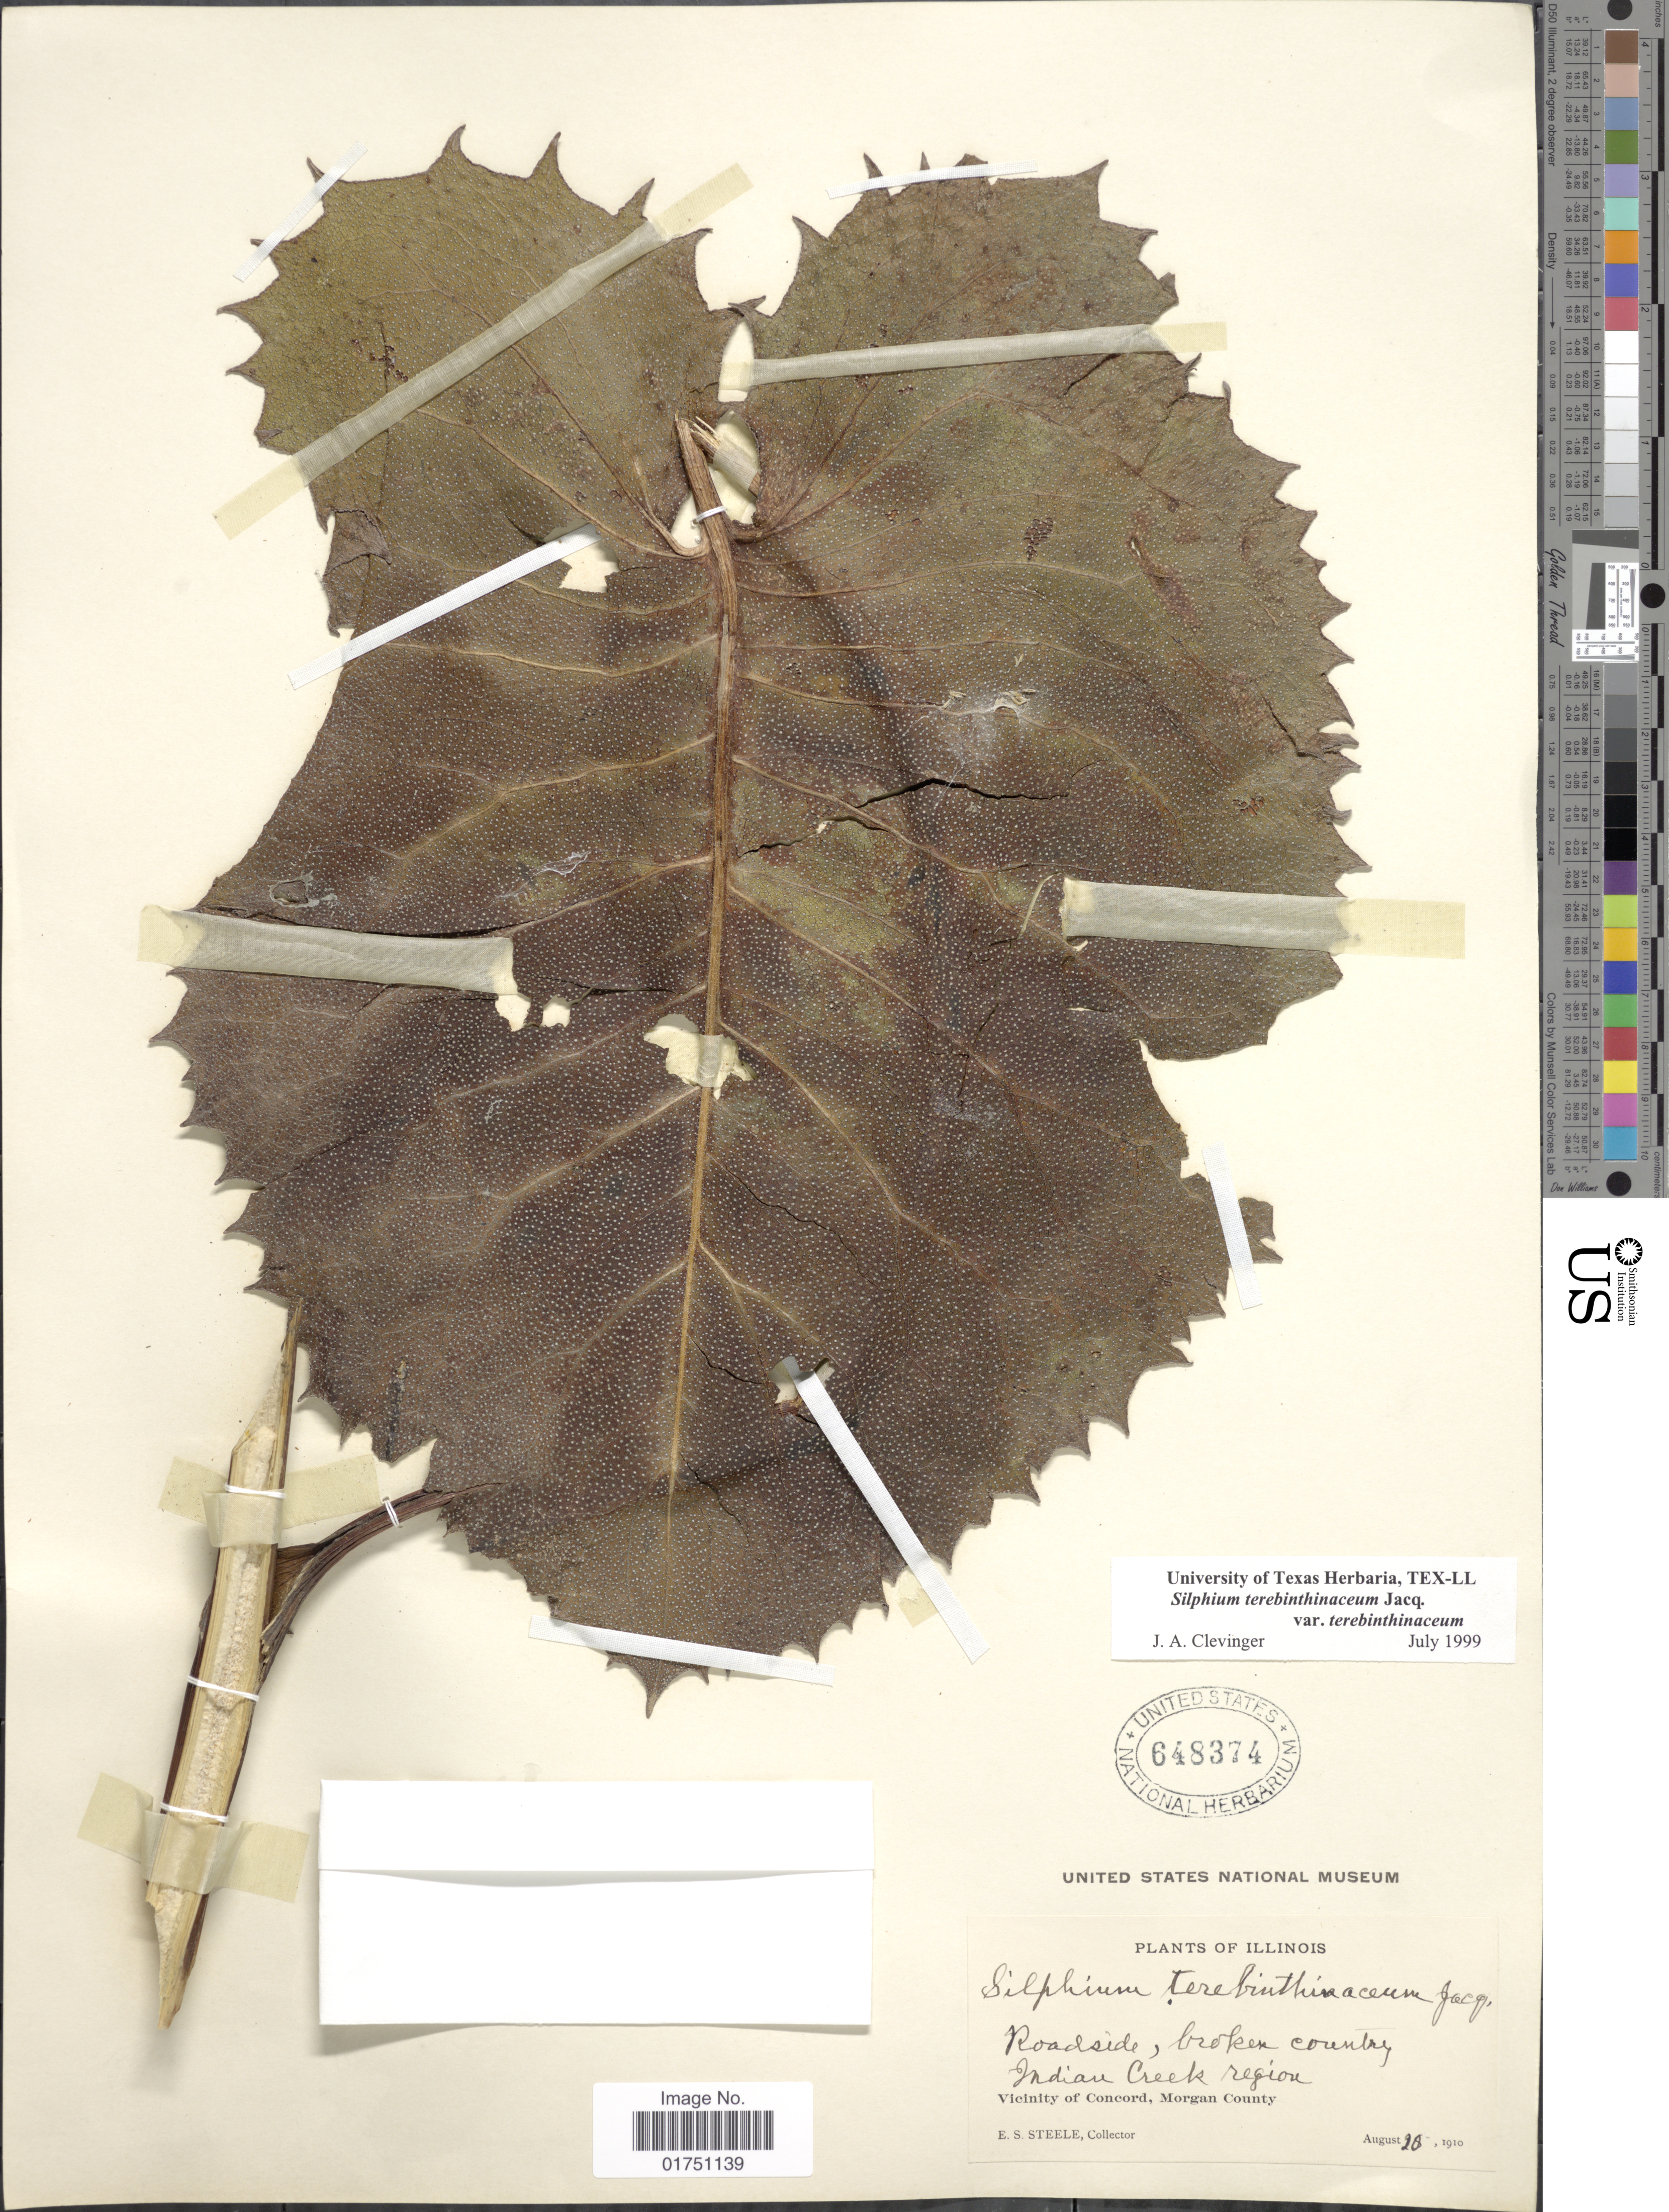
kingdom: Plantae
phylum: Tracheophyta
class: Magnoliopsida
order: Asterales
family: Asteraceae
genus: Silphium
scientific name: Silphium terebinthinaceum var. terebinthinaceum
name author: Jacq.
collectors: E. Steele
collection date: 1910-08-28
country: United States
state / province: Illinois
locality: Roadsie, broken country. Indian Creek region. Vicinity of Concord, Morgan County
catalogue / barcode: US 648374